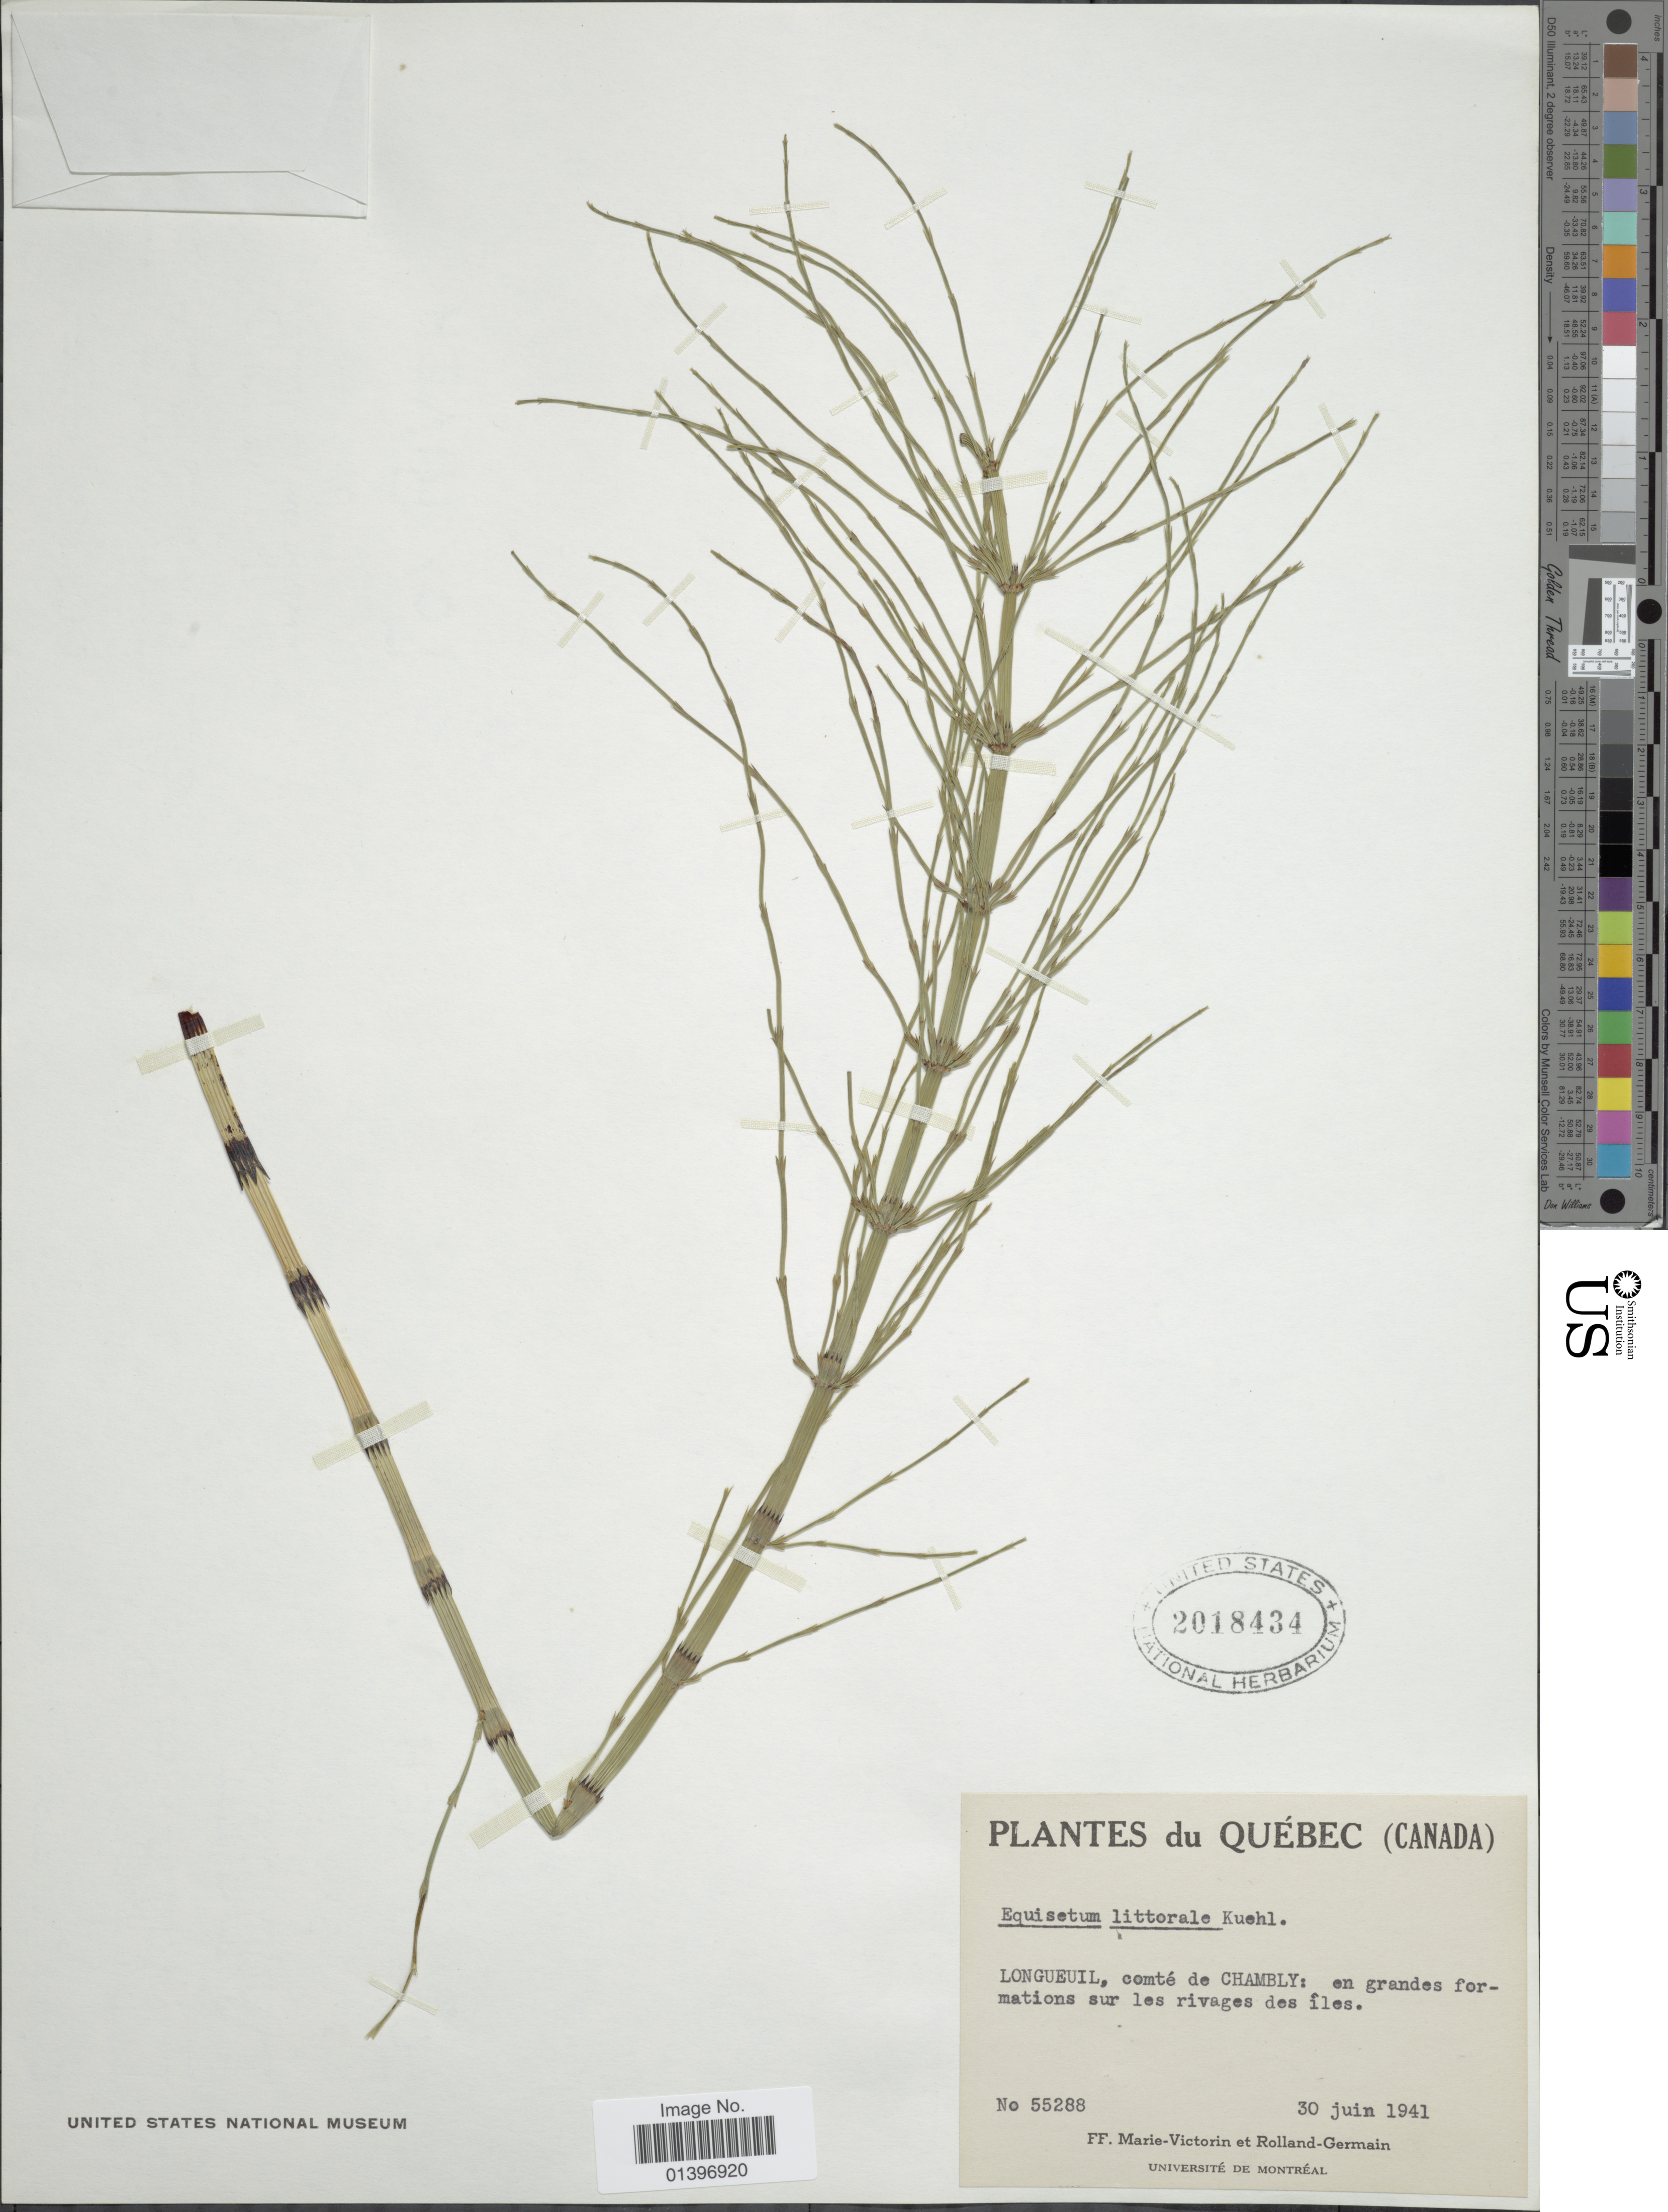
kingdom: Plantae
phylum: Tracheophyta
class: Polypodiopsida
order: Equisetales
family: Equisetaceae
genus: Equisetum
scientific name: Equisetum x litorale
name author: Kuhlw.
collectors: Fr. Marie-Victorin & Rolland-Germain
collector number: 55288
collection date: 1941-06-30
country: Canada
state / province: Quebec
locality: Longueuil, comté de Chambly: en grandes formations sur les rivages des iles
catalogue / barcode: US 2018434